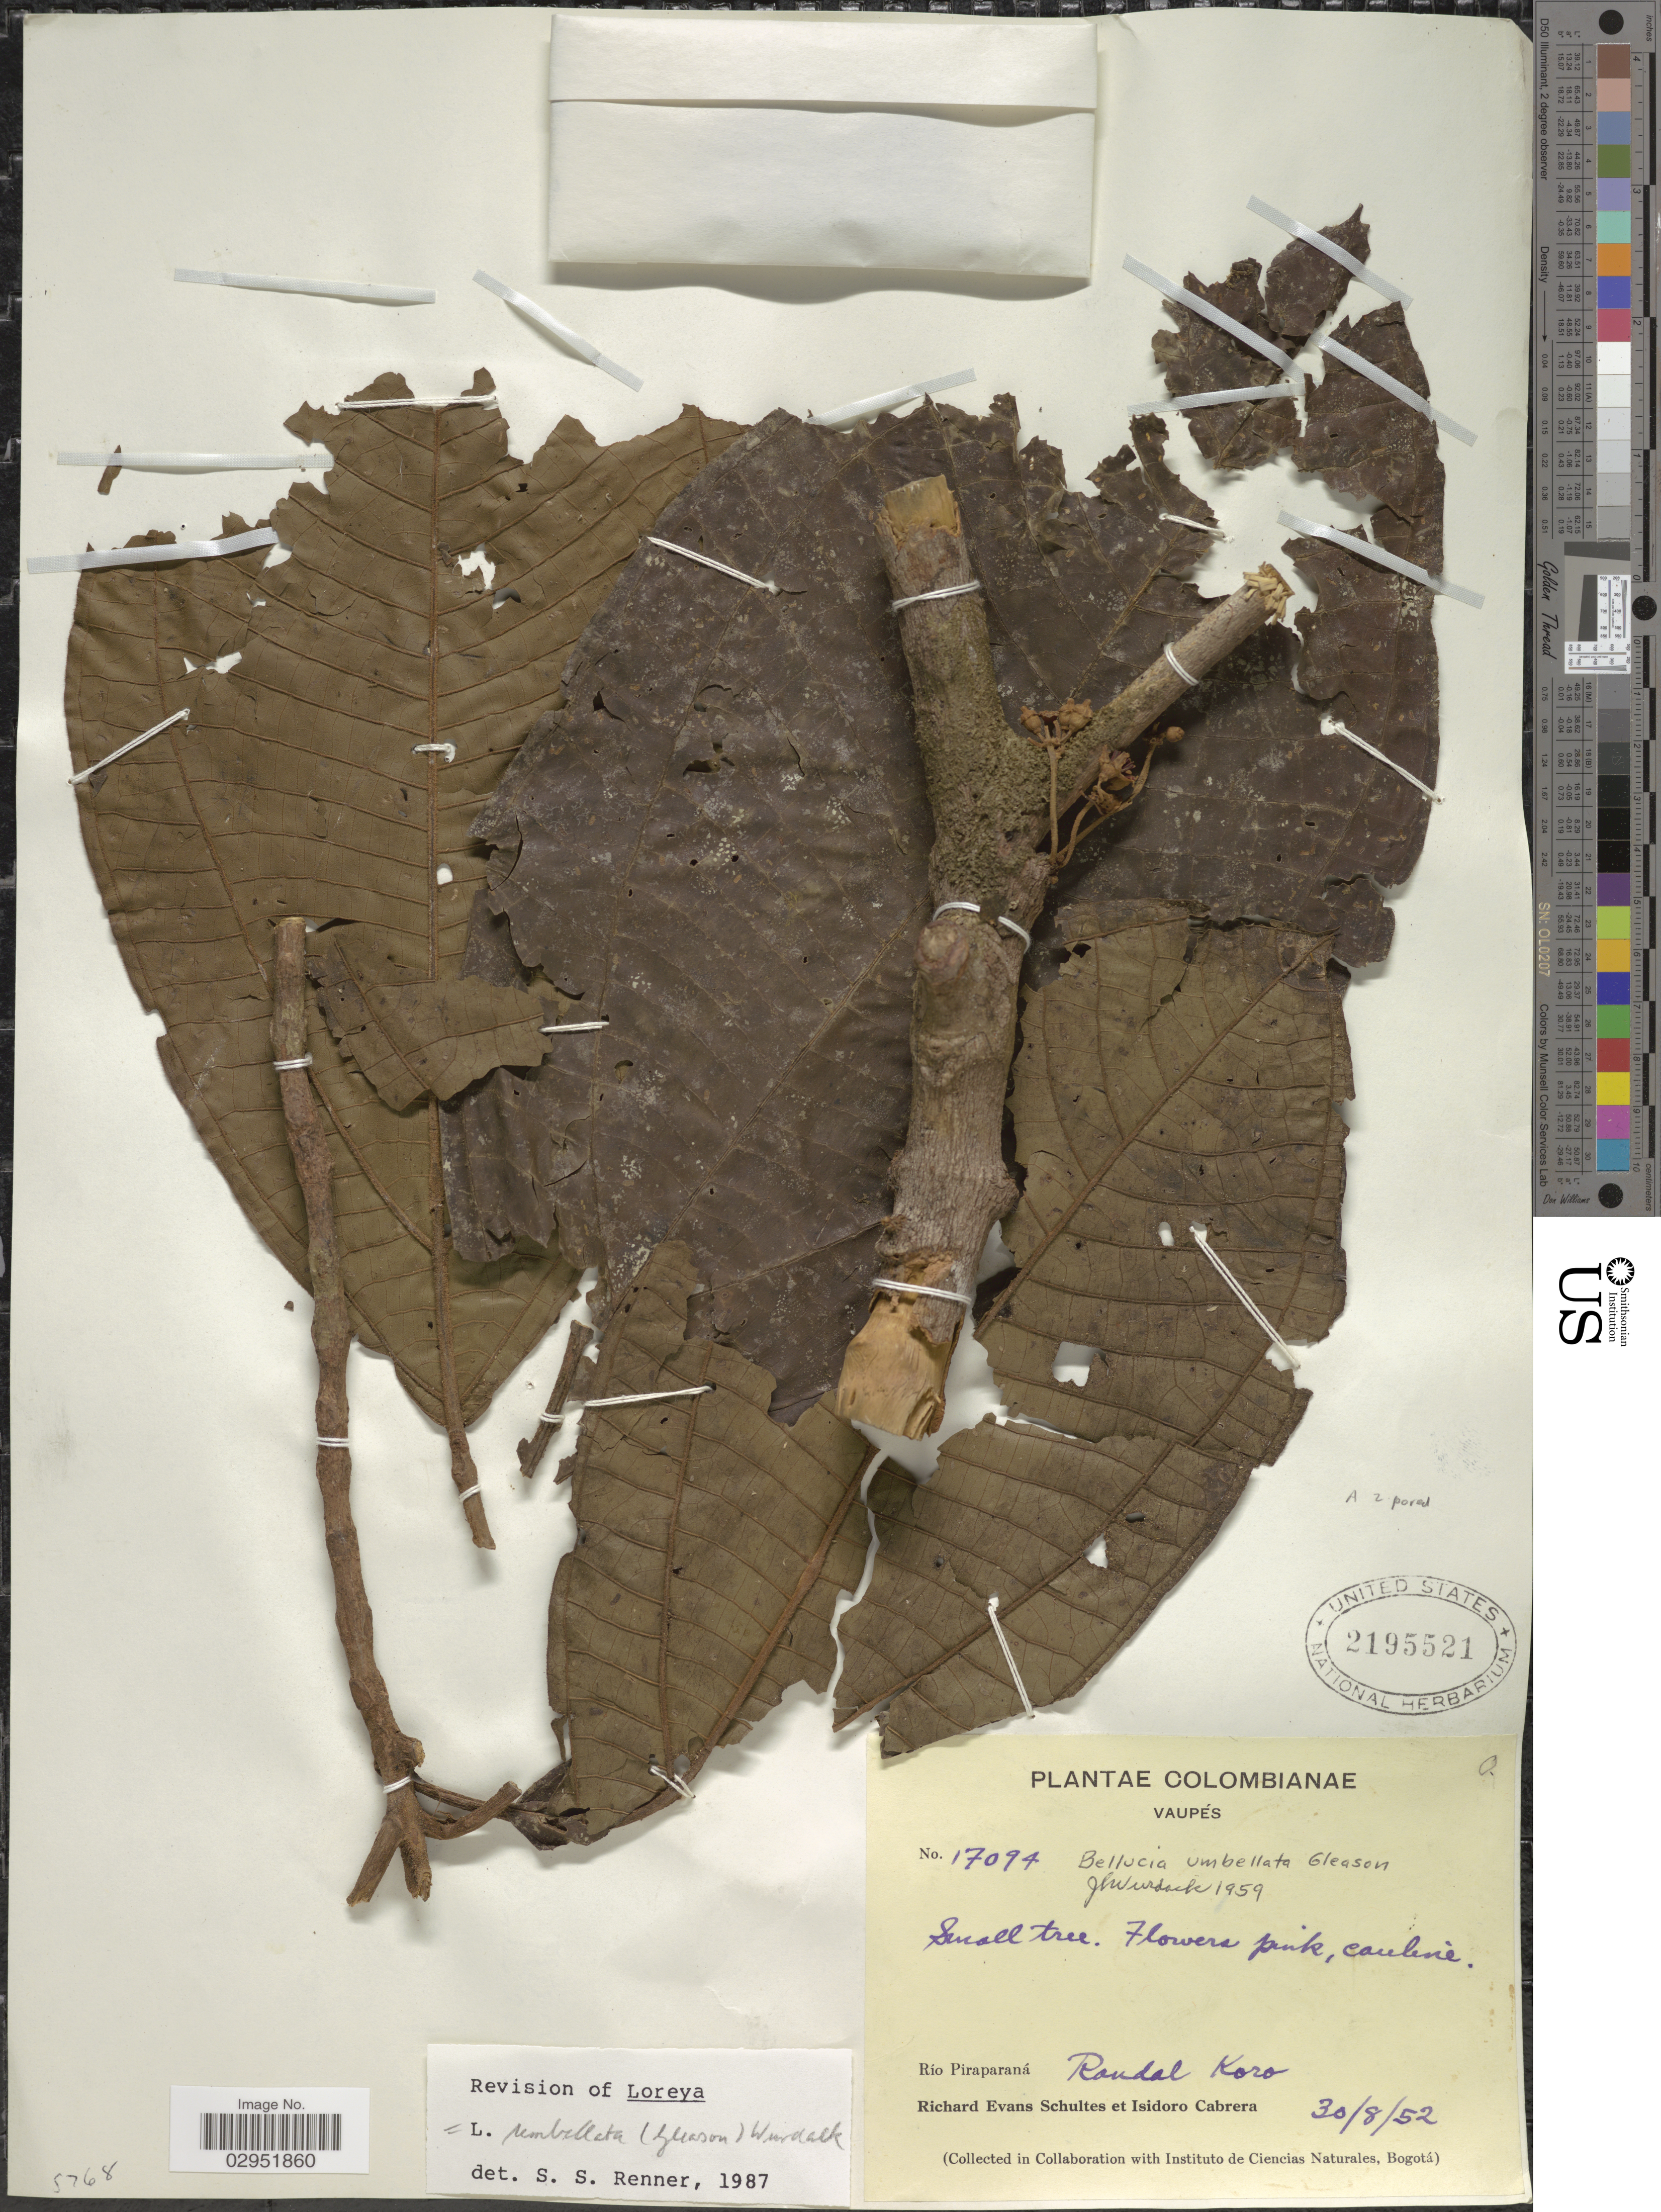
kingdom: Plantae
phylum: Tracheophyta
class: Magnoliopsida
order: Myrtales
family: Melastomataceae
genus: Bellucia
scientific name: Bellucia umbellata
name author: Gleason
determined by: Wurdack, John J., (US), US (UNITED STATES)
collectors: R. E. Schultes & I. Cabrera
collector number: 17094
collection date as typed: Transcribed d/m/y: 30/8/52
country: Colombia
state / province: Vaupés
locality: Río Piraparaná. Randal Koro.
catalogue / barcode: US 2195521